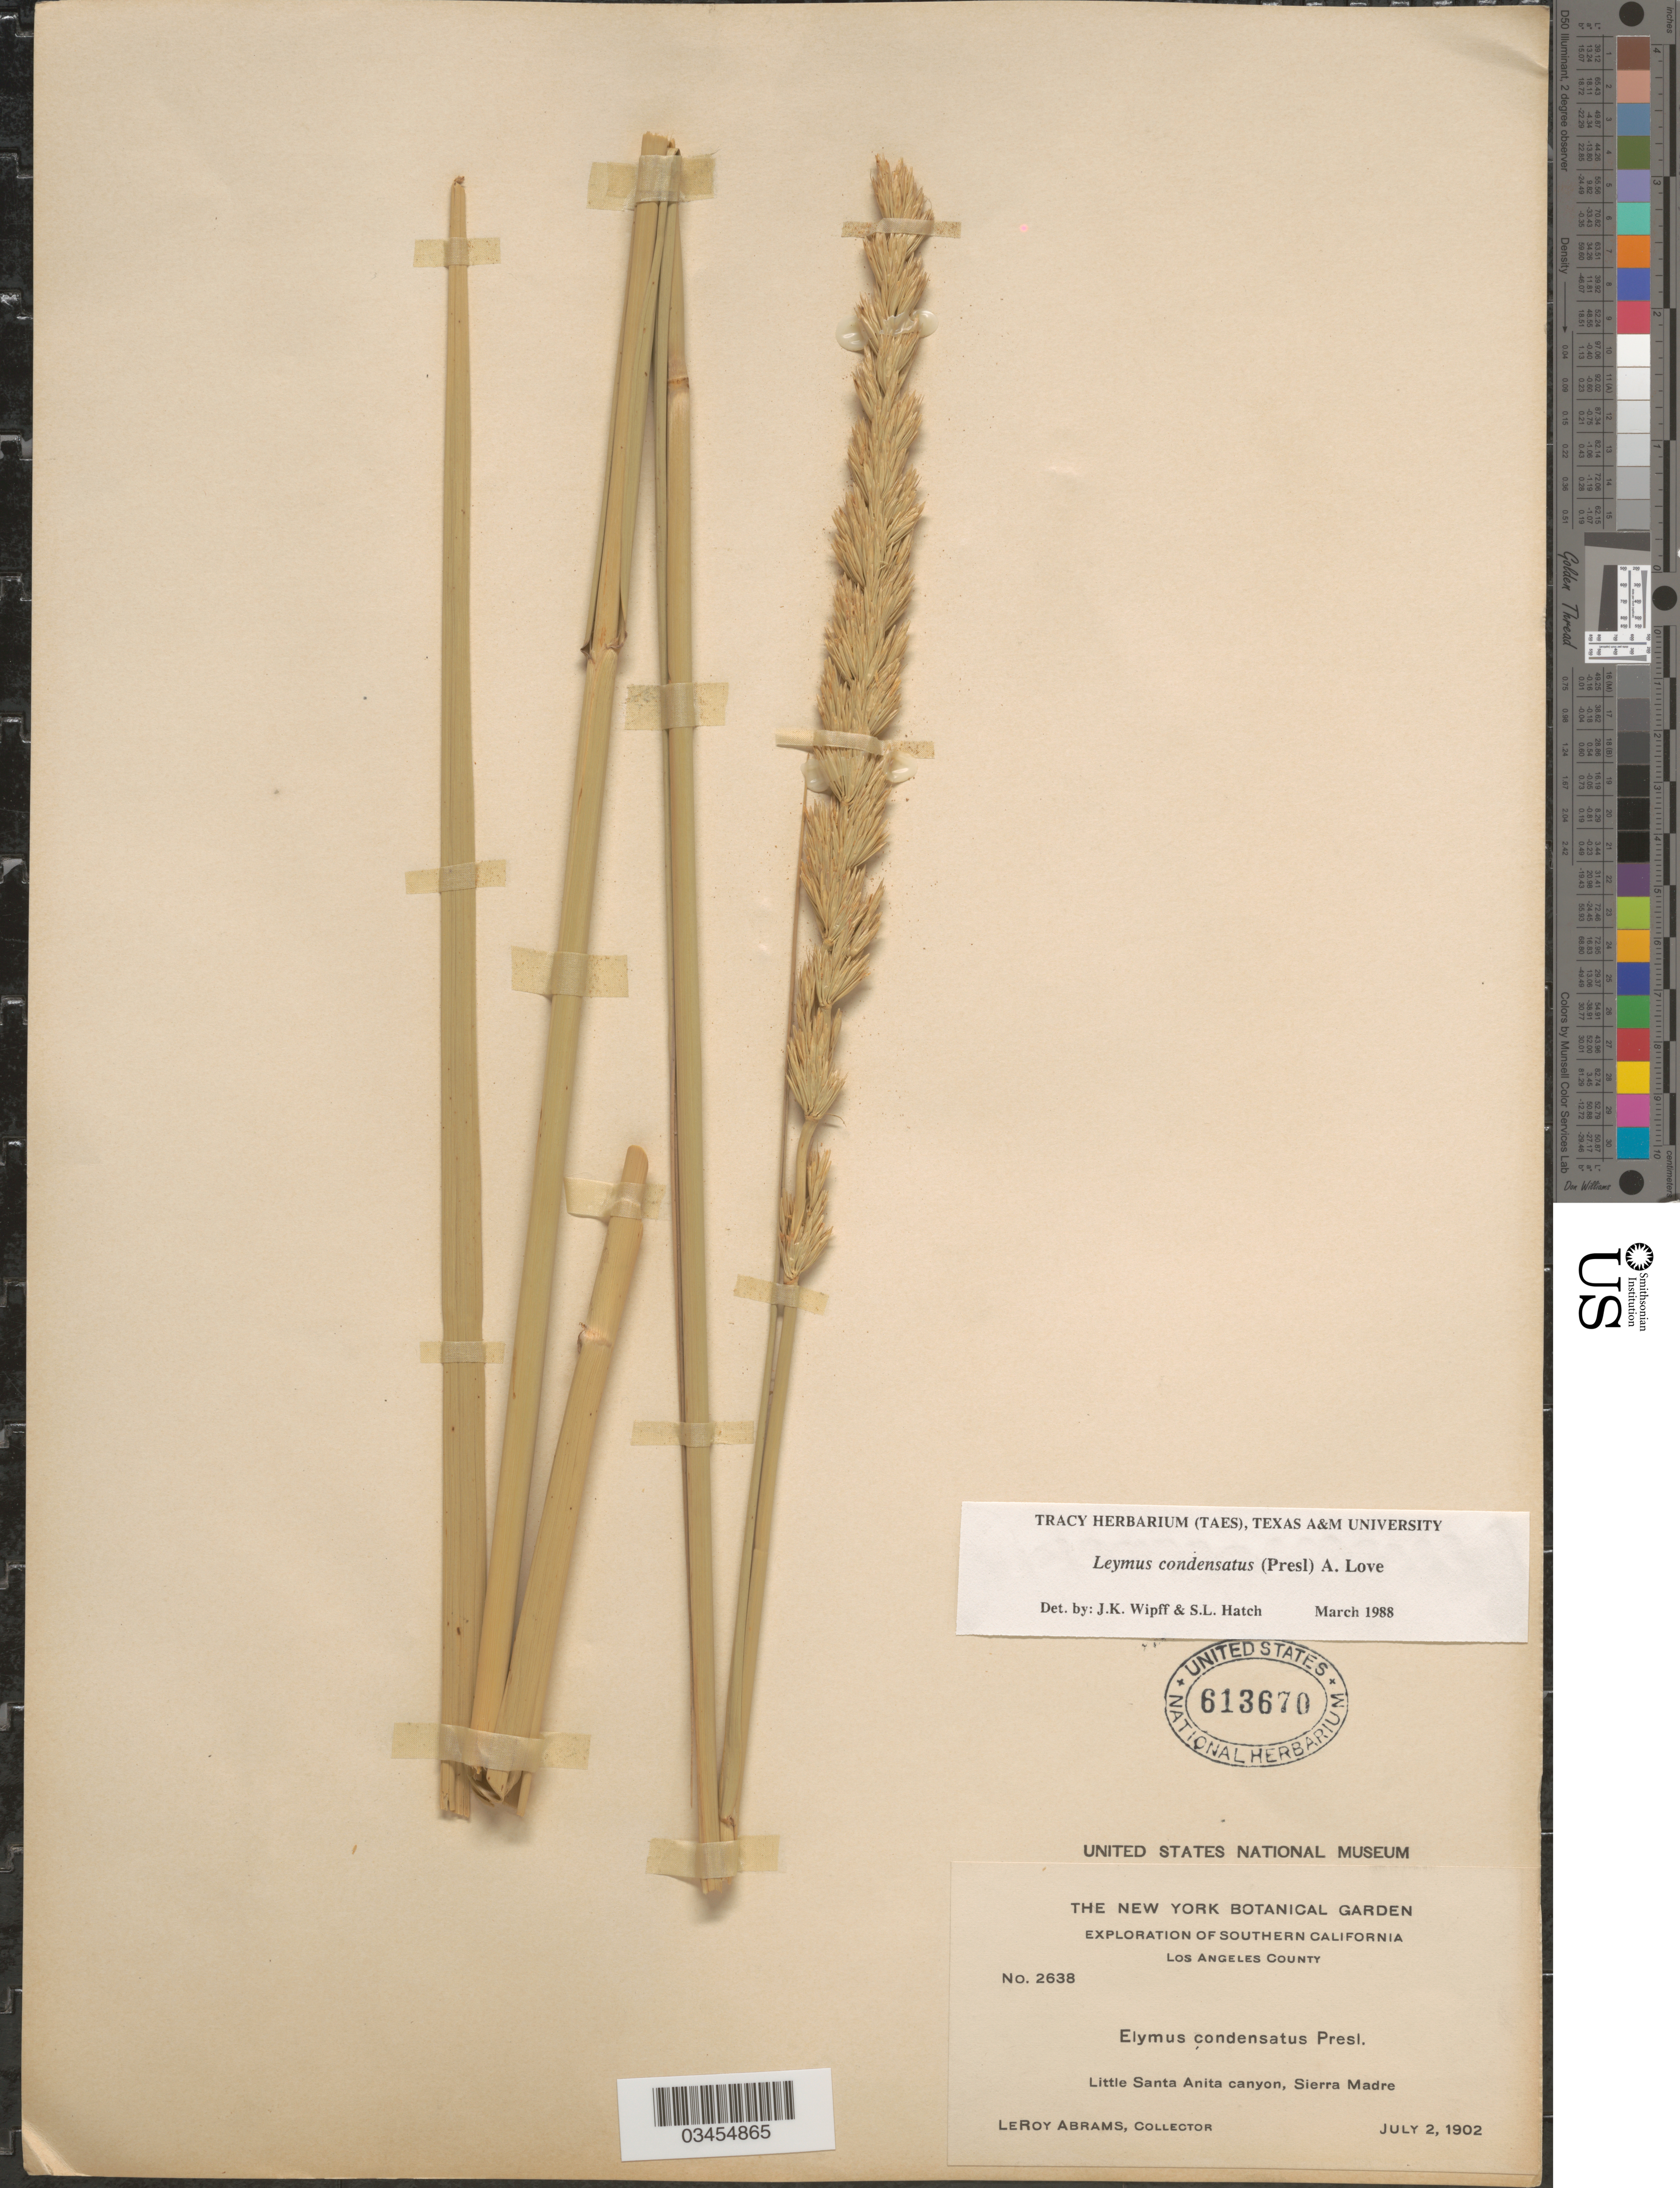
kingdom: Plantae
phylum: Tracheophyta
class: Liliopsida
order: Poales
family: Poaceae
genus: Leymus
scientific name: Leymus cinereus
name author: (Scribn. & Merr.) Á. Löve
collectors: L. Abrams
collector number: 2638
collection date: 1902-07-02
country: United States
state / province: California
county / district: Los Angeles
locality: Exploration of Southern California. Los Angeles County. Little Santa Anita canyon, Sierra Madre.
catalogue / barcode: US 613670